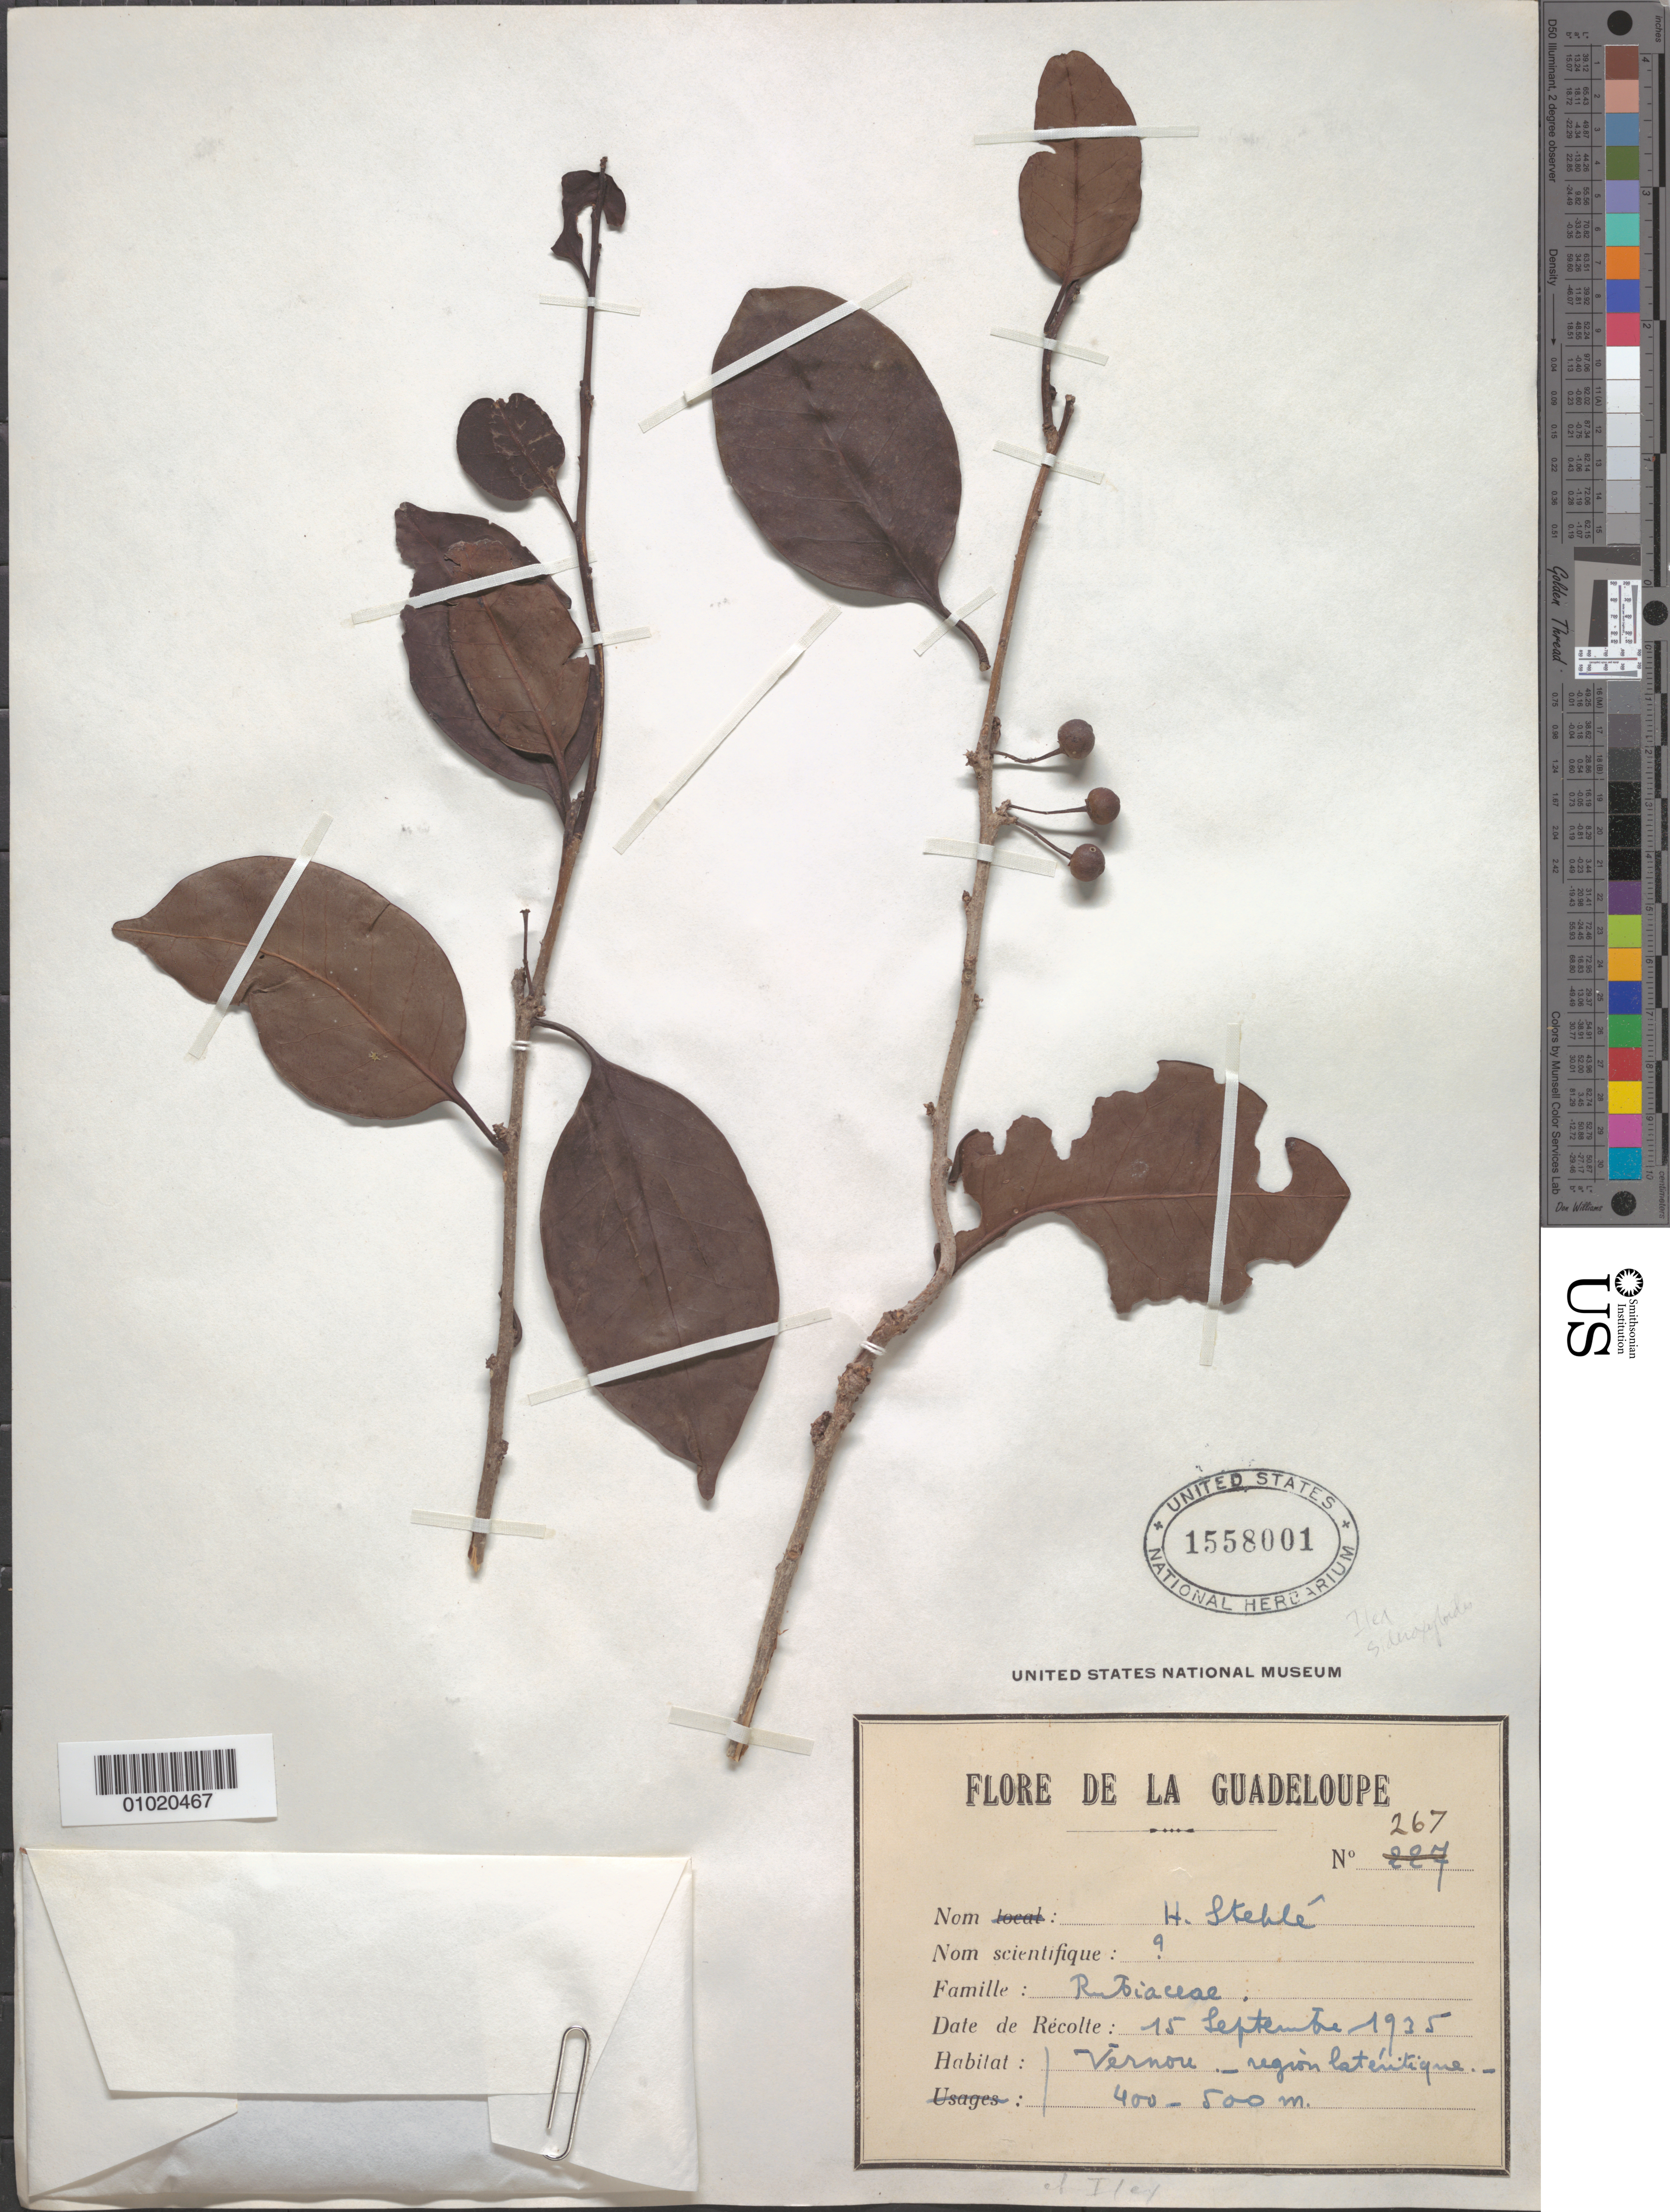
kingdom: Plantae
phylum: Tracheophyta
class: Magnoliopsida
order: Aquifoliales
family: Aquifoliaceae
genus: Ilex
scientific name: Ilex sideroxyloides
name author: (Sw.) Griseb.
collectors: H. Stehlé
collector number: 267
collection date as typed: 15 Sep 1935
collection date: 1935-09-15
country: Guadeloupe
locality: Vernou region. latenitique?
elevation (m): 400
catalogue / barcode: US 1558001